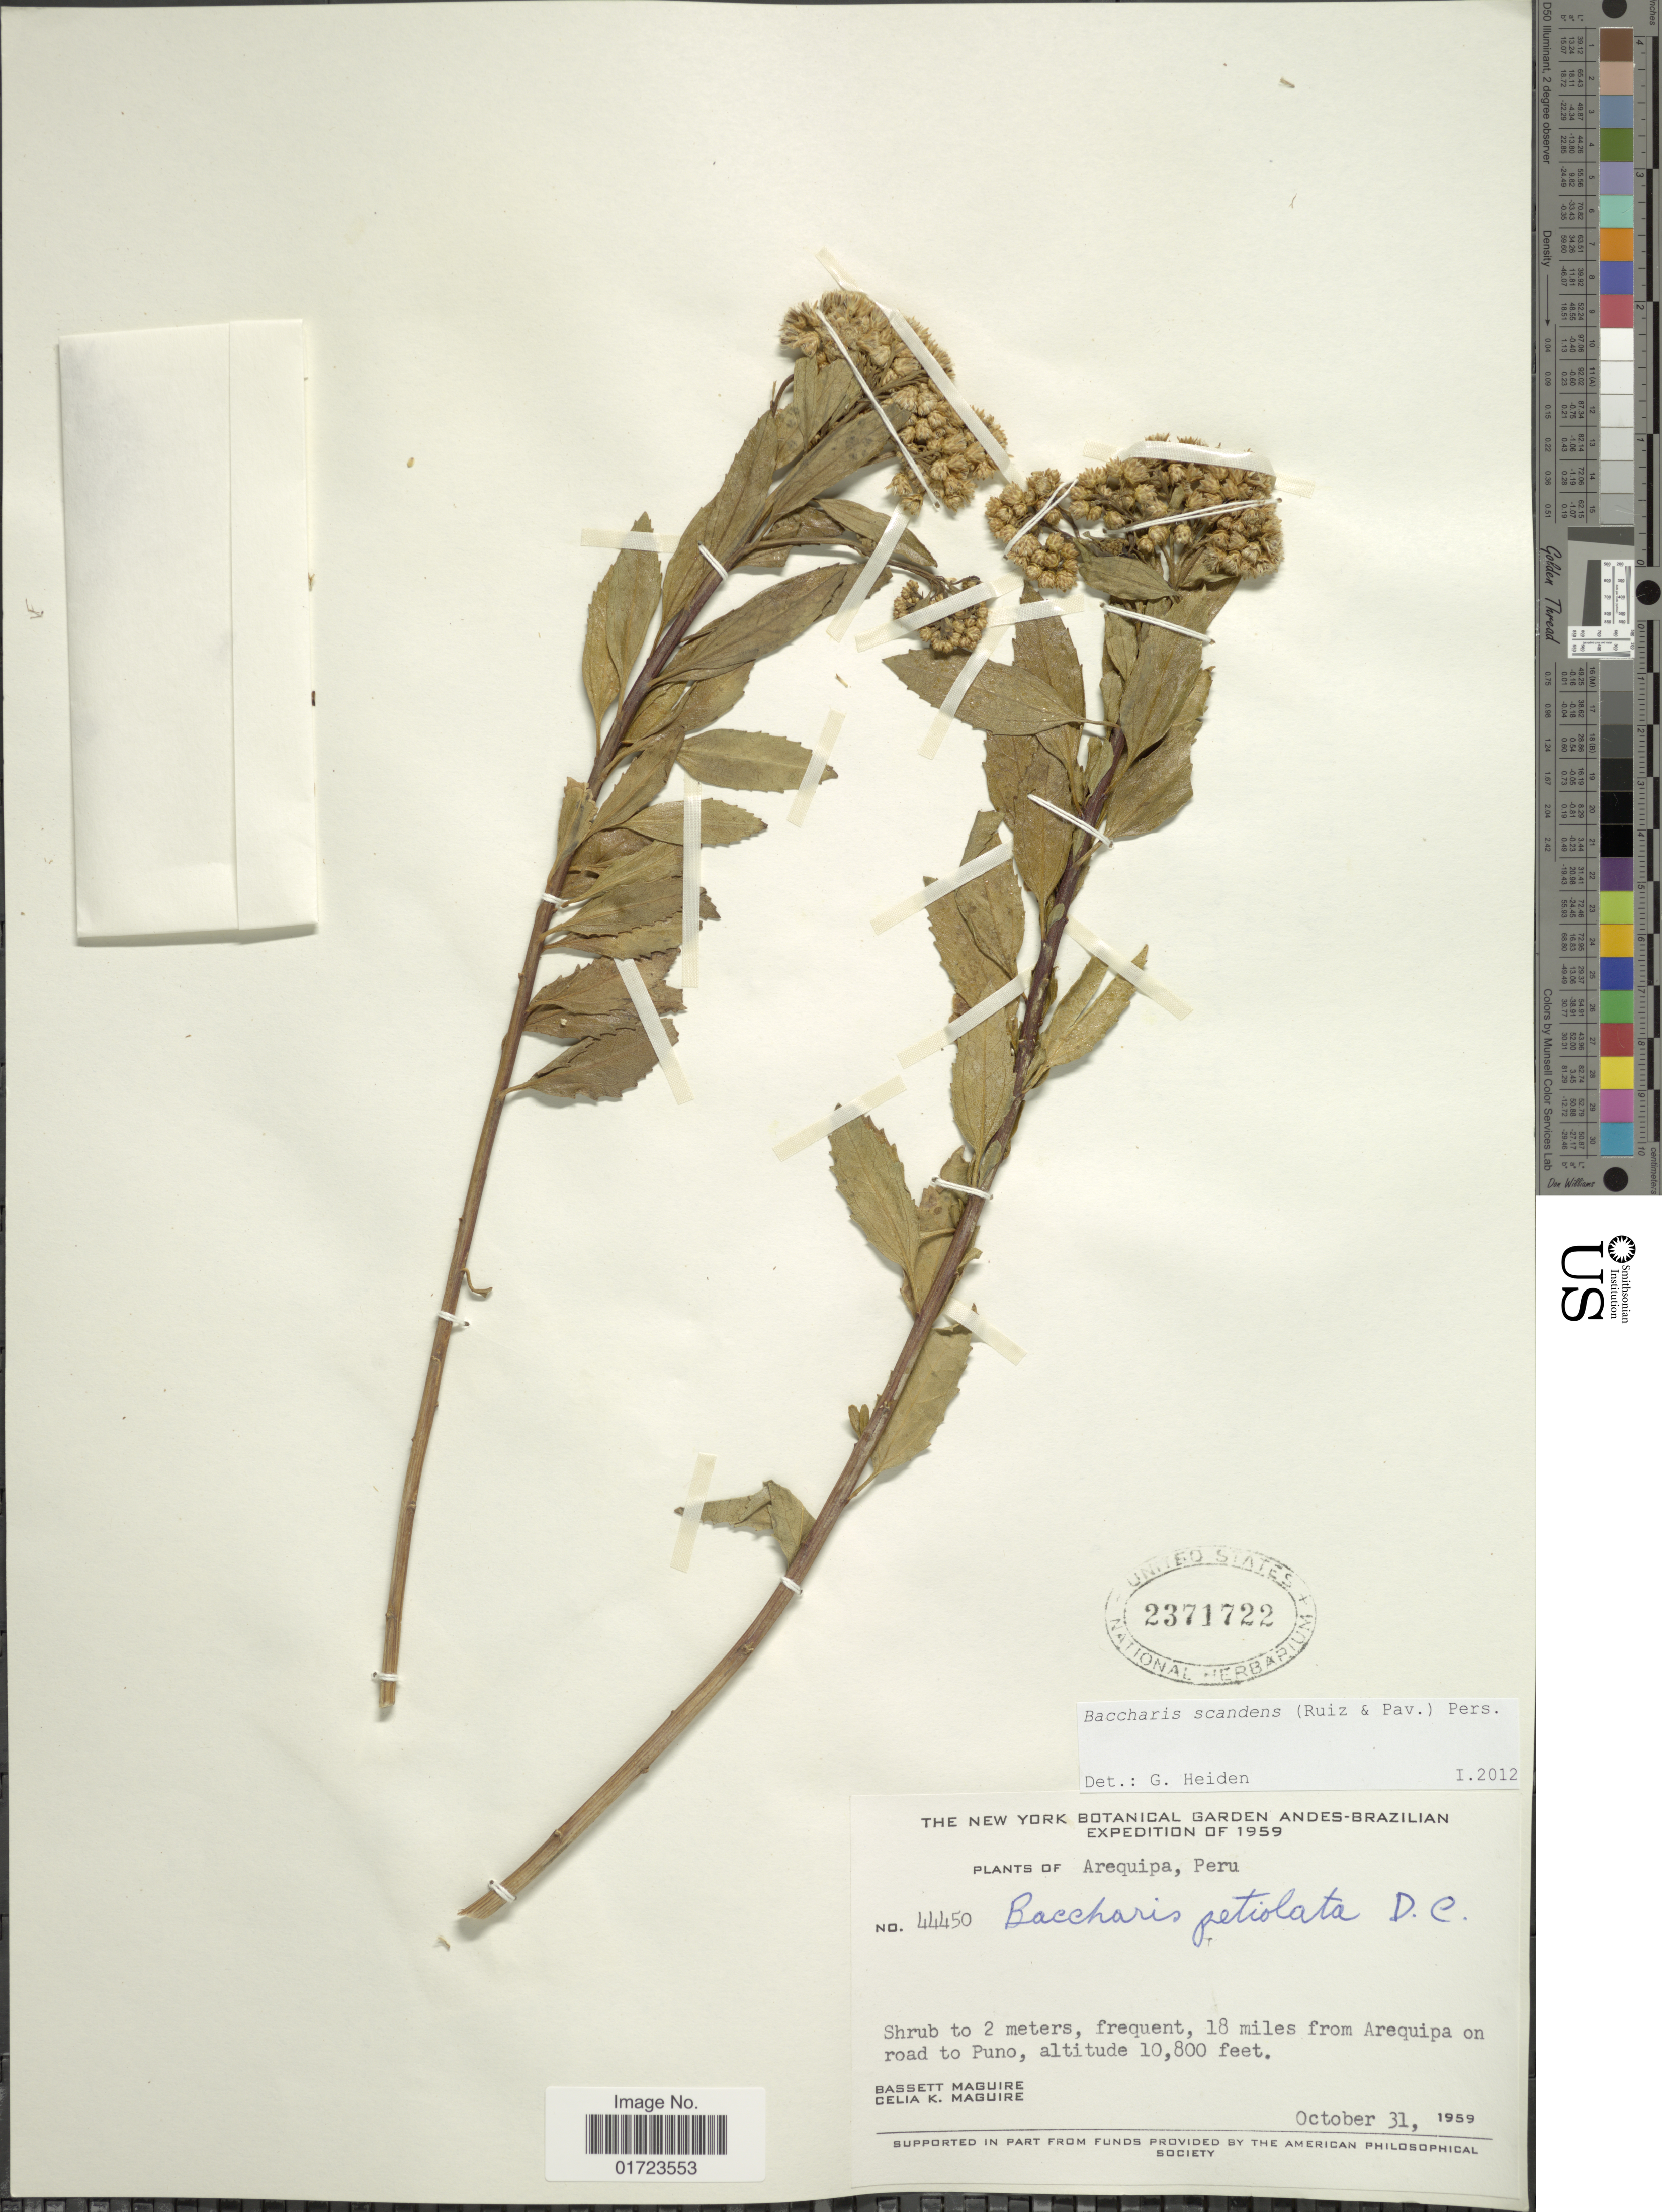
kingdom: Plantae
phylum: Tracheophyta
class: Magnoliopsida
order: Asterales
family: Asteraceae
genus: Baccharis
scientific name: Baccharis scandens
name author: (Ruiz & Pav.) Pers.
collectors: B. Maguire & C. K. Maguire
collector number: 44450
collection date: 1959-10-31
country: Peru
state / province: Arequipa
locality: Arequipa, Peru. 18 miles from Arequipa on road to Puno.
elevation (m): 3292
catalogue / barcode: US 2371722